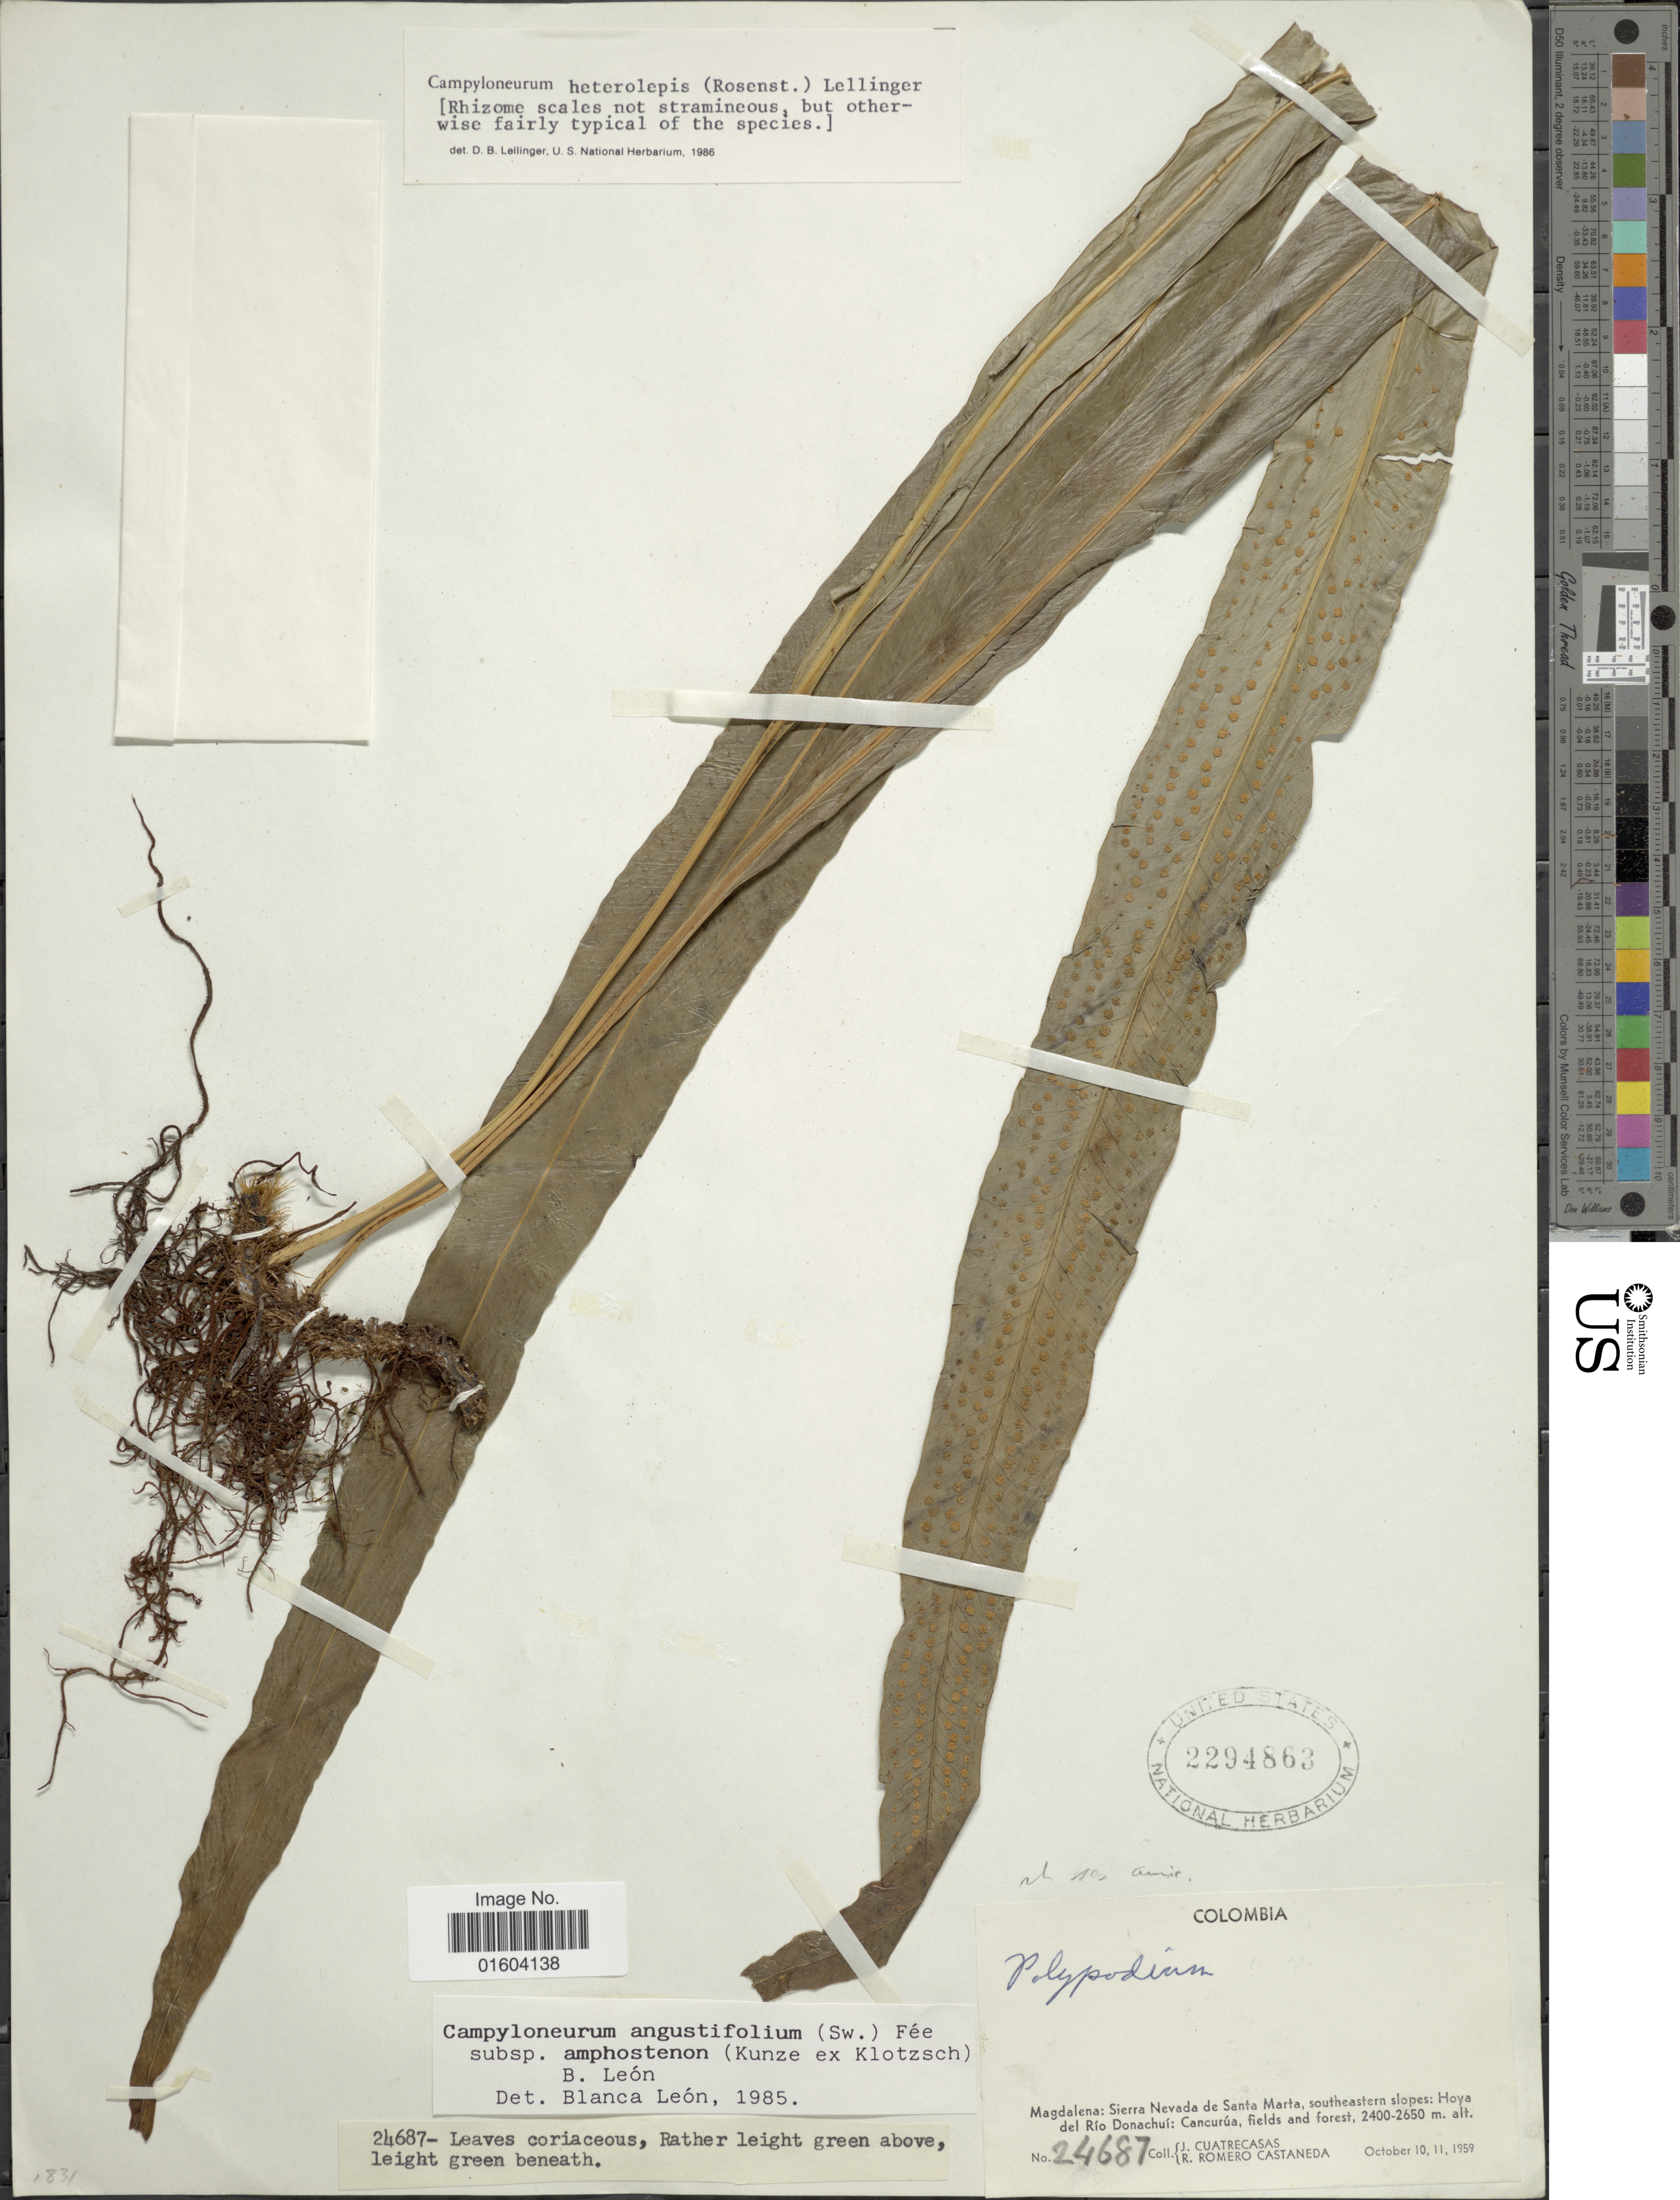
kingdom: Plantae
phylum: Tracheophyta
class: Polypodiopsida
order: Polypodiales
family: Polypodiaceae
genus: Campyloneurum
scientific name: Campyloneurum chlorolepis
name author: Alston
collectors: J. Cuatrecasas & R. Romero Castañeda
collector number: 24687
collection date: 1959-10-10/1959-10-11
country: Colombia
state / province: Magdalena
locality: Magdalena: Sierra Nevada de Santa Marta, southeastern slopes: Hoya del Rio Donachui, fields and forest.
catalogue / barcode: US 2294863